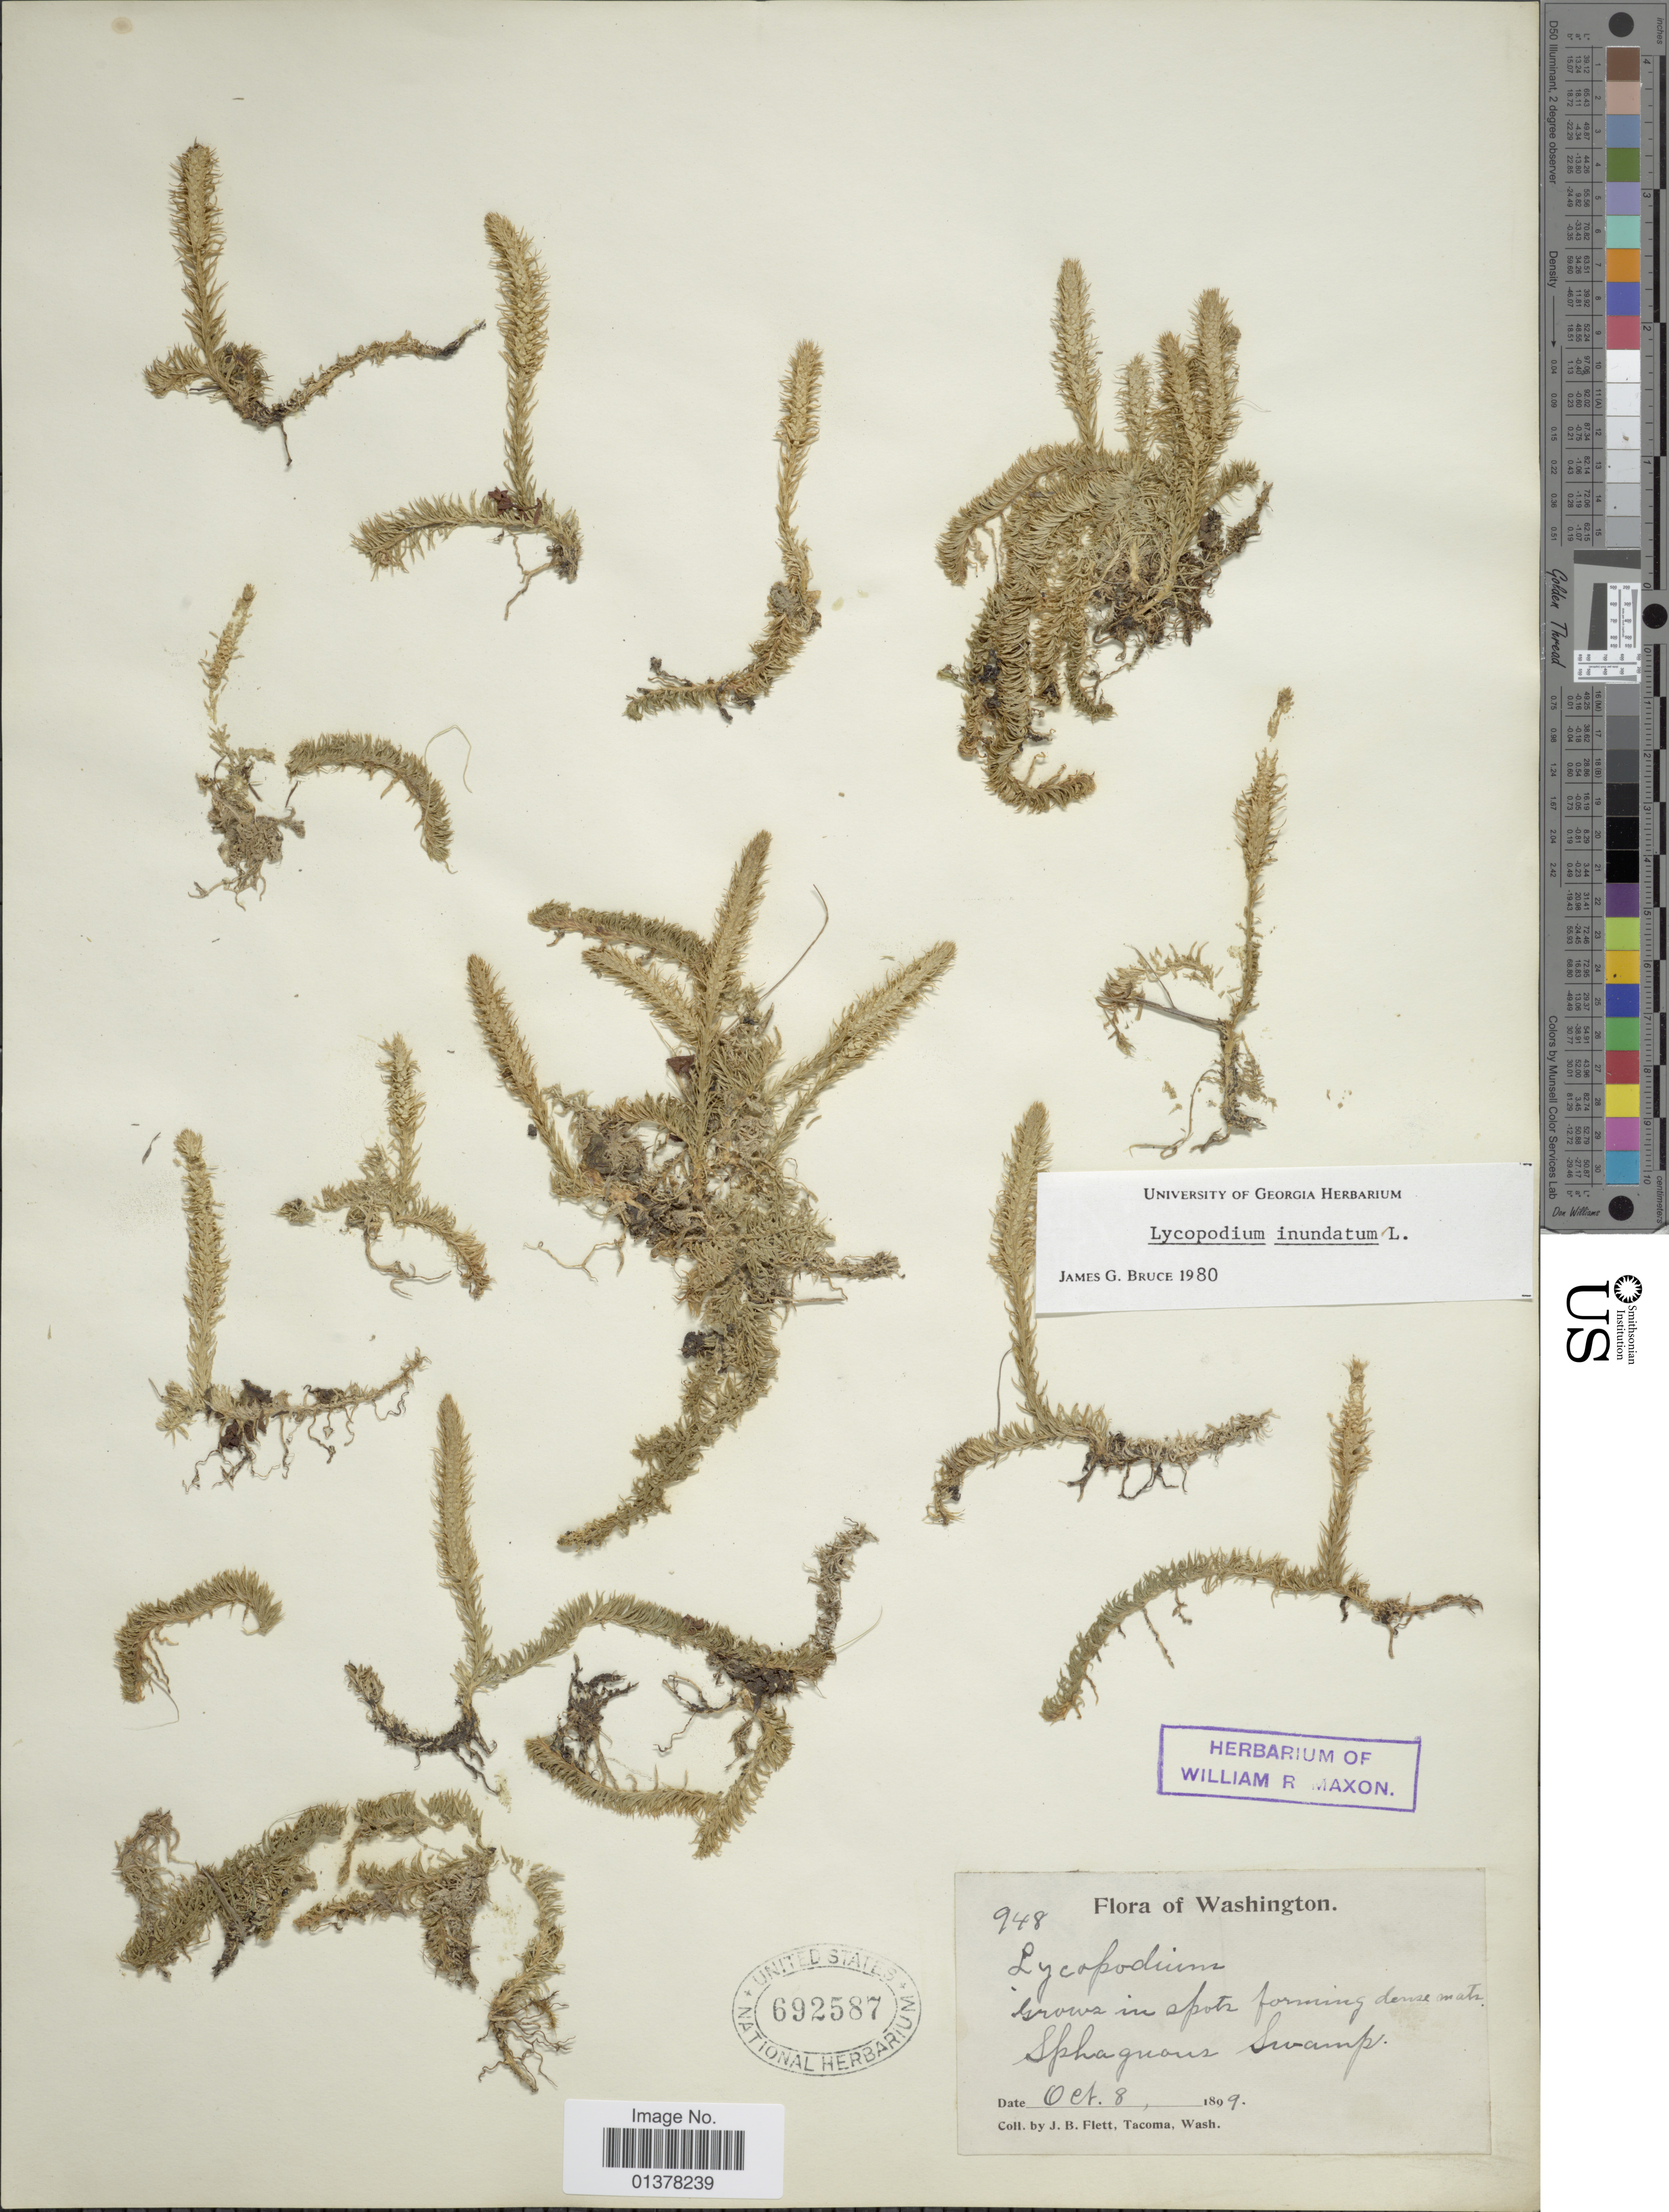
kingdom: Plantae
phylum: Tracheophyta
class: Lycopodiopsida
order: Lycopodiales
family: Lycopodiaceae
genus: Lycopodiella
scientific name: Lycopodiella inundata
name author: (L.) Holub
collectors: J. Flett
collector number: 948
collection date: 1899-10-08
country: United States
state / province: Washington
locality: Washington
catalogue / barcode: US 692587